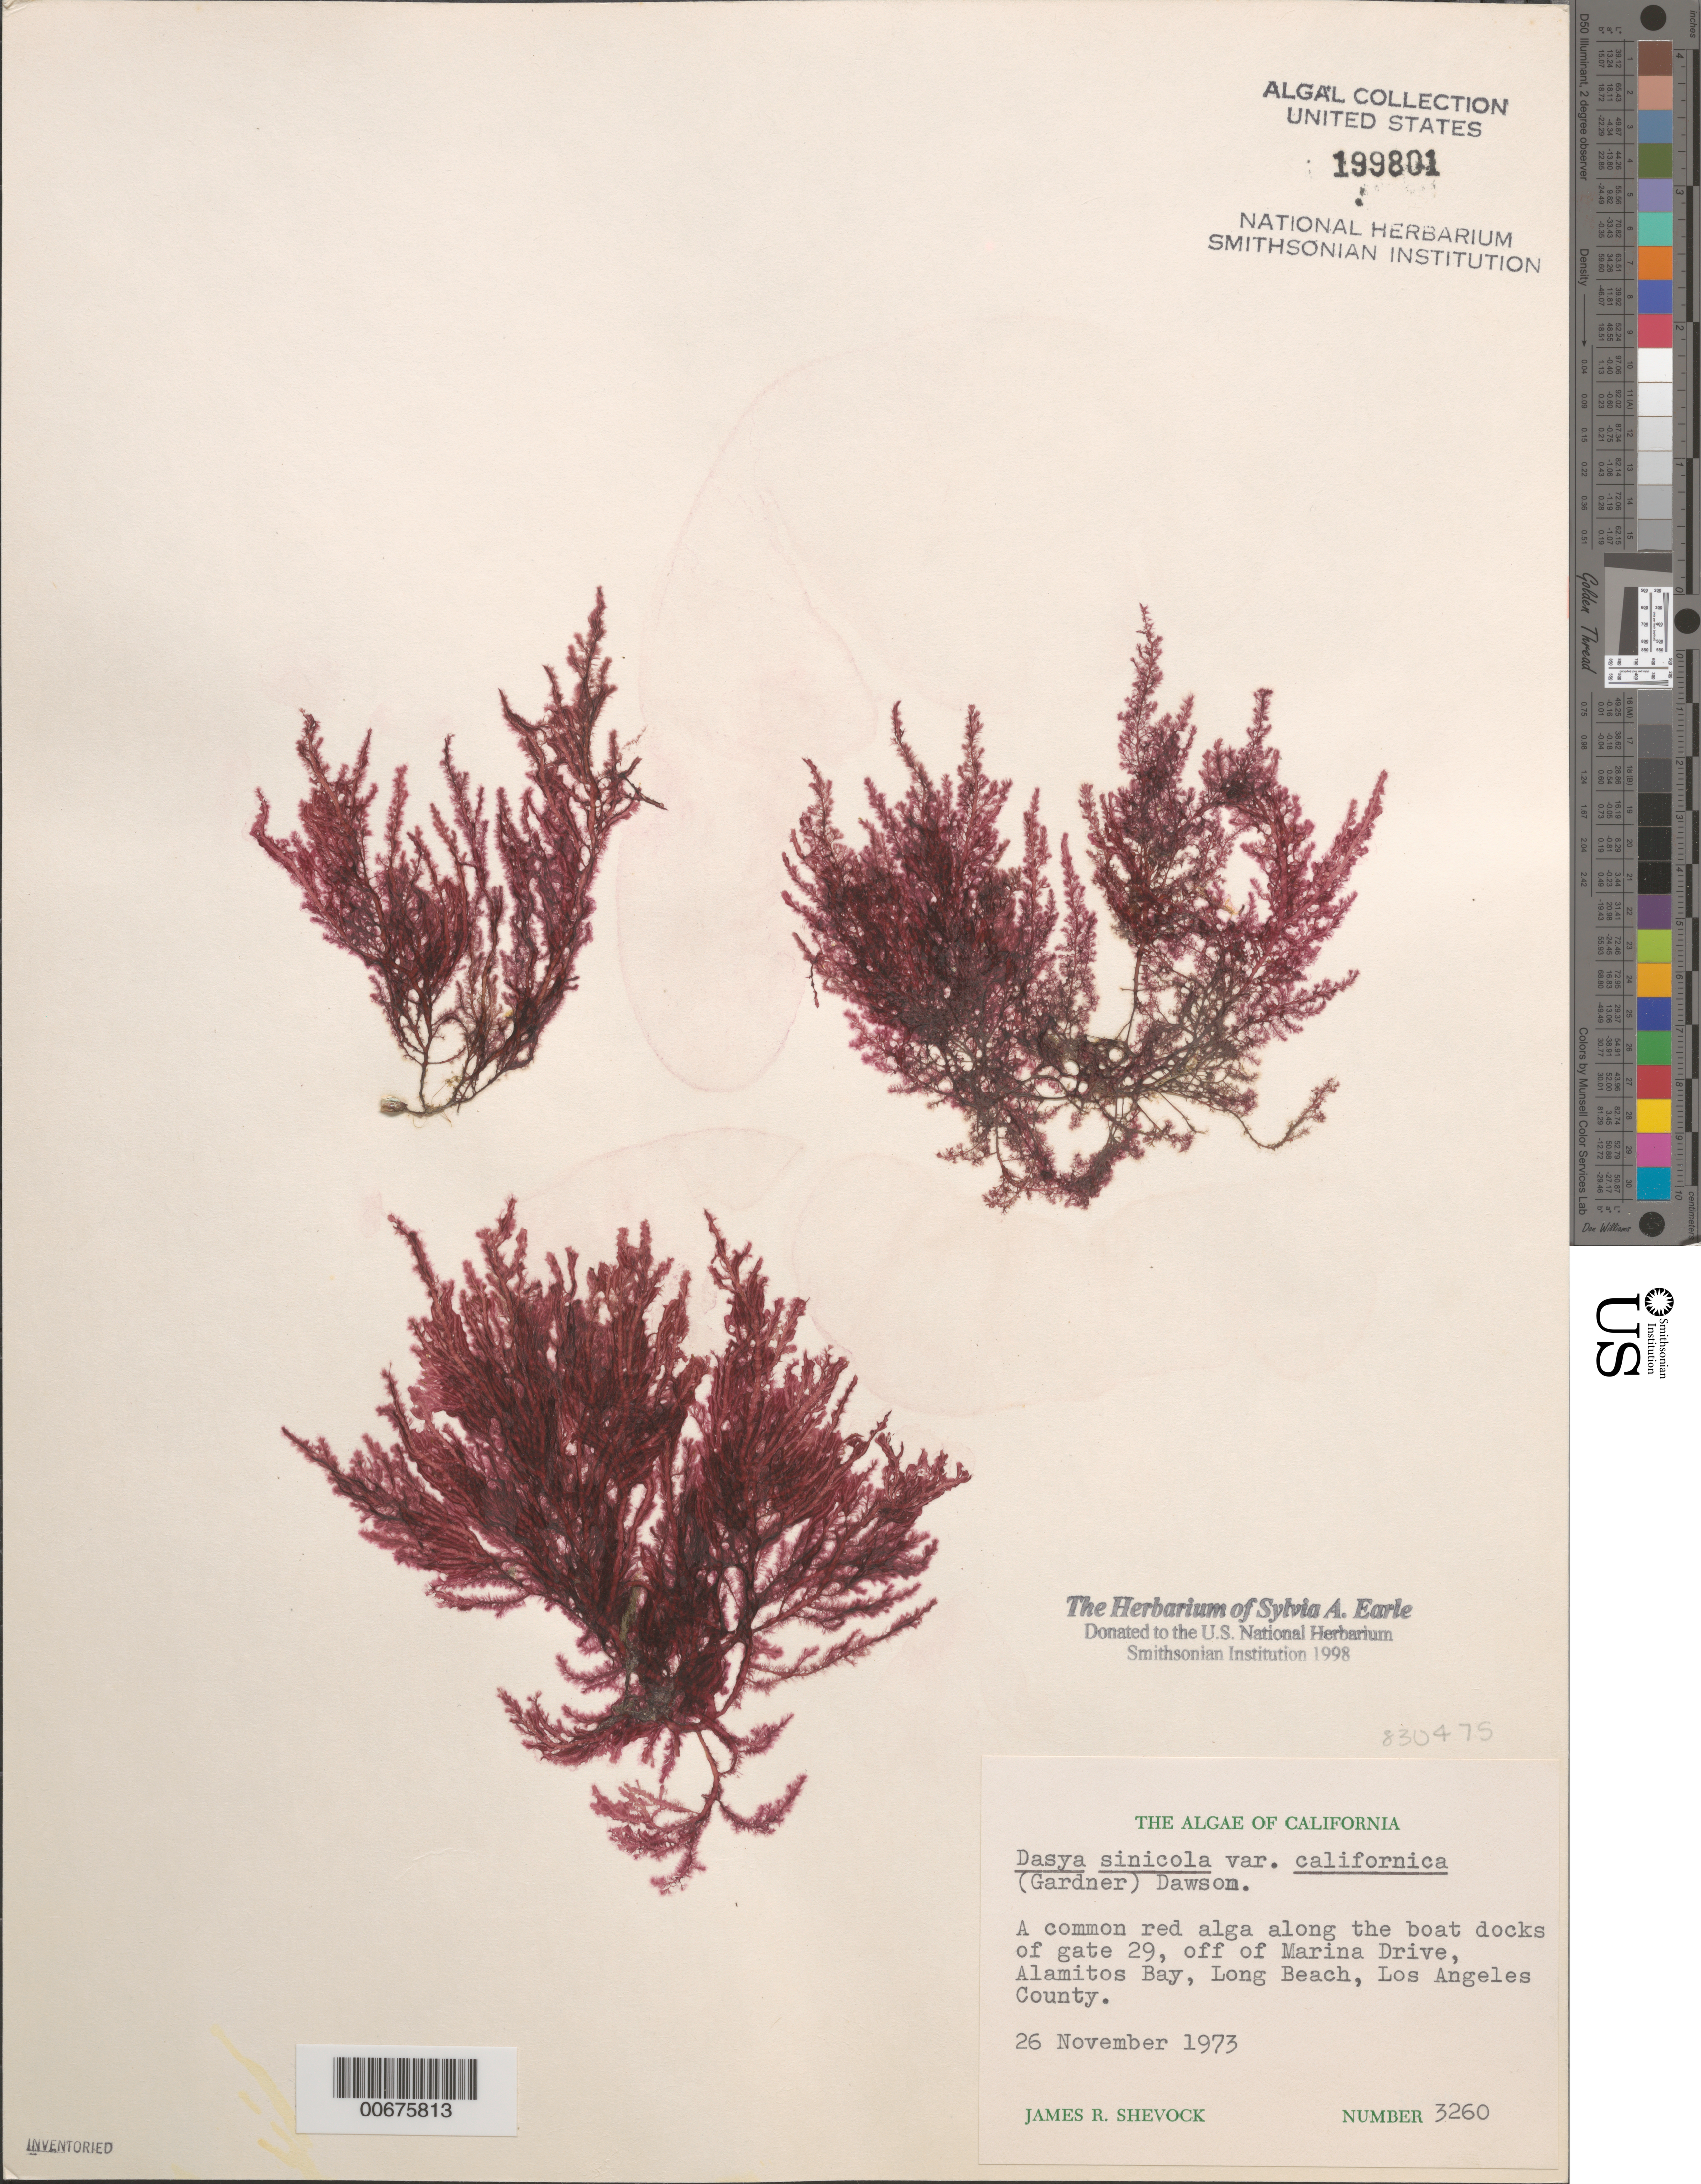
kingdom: Plantae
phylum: Rhodophyta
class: Florideophyceae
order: Ceramiales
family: Dasyaceae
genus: Dasya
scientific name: Dasya sinicola var. californica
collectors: J. R. Shevock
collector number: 3260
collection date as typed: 26 Nov 1973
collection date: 1973-11-26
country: United States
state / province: California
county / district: Los Angeles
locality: Alamitos Bay, Long Beach, gate 29, off Marina Drive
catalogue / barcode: US 199801